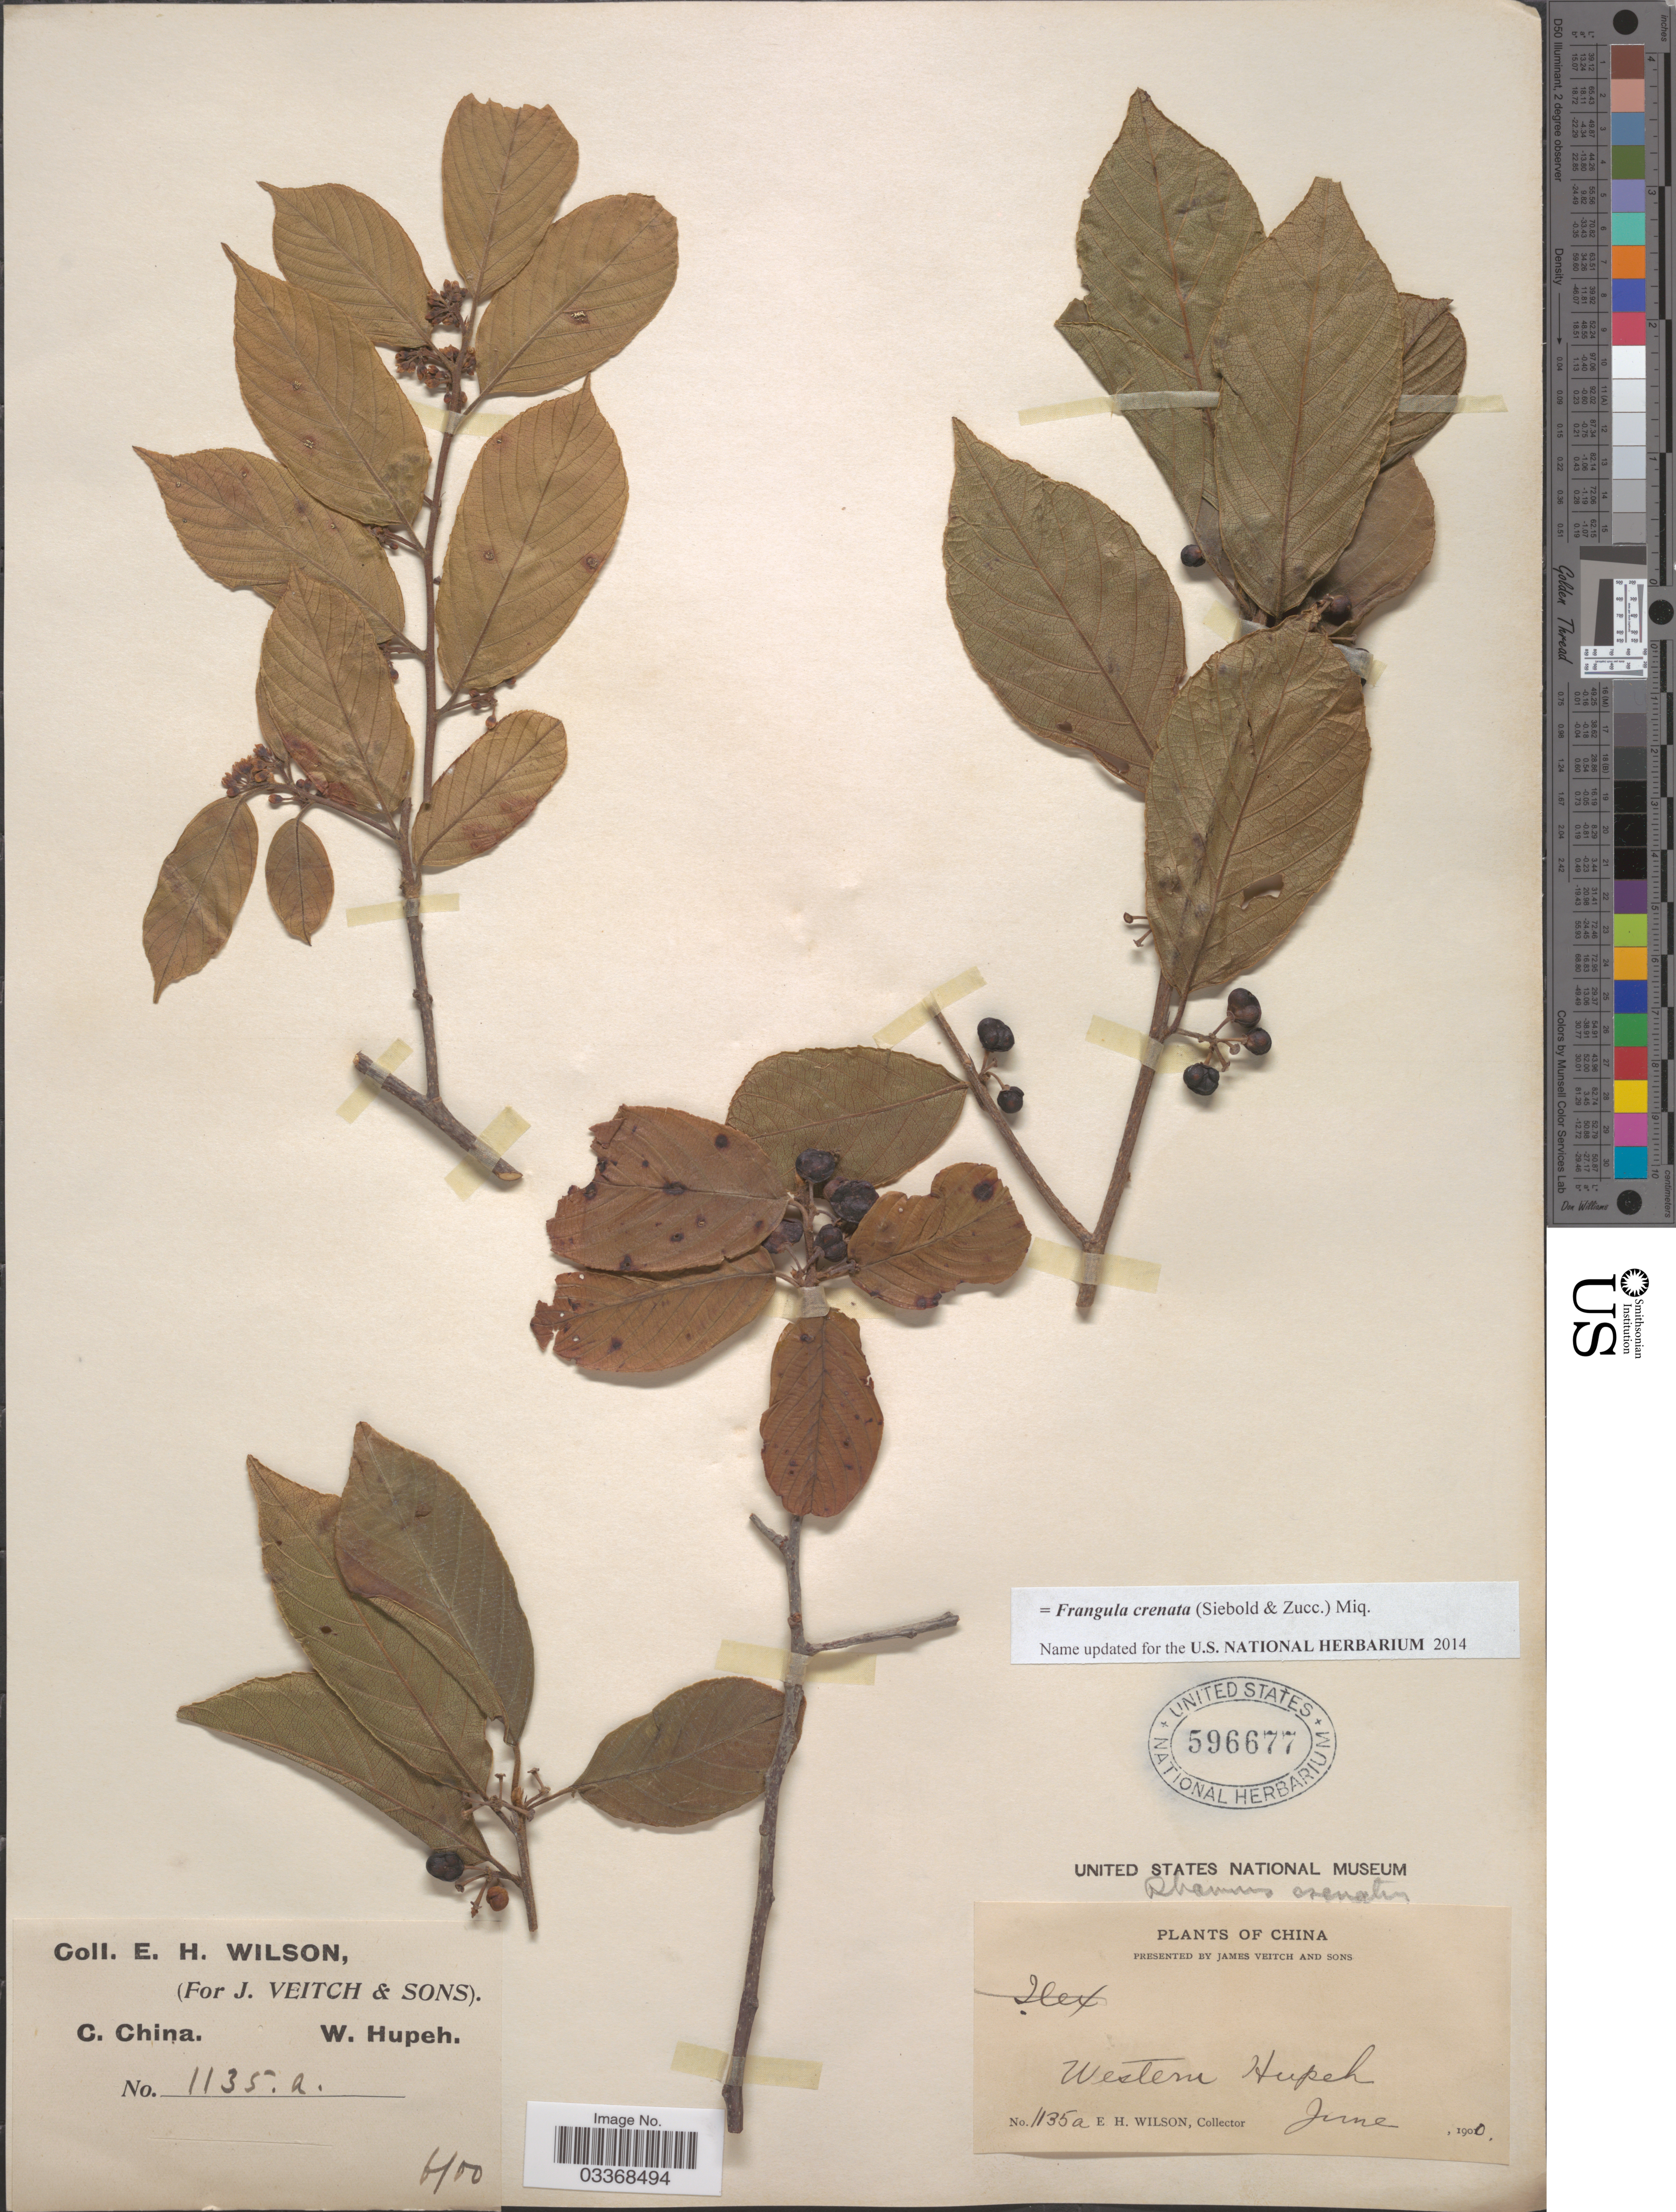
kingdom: Plantae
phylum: Tracheophyta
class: Magnoliopsida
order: Rosales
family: Rhamnaceae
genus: Frangula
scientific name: Frangula crenata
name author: (Siebold & Zucc.) Miq.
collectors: E. Wilson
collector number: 1135a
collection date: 1900-06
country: China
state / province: Hubei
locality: C. China. Western Hupeh.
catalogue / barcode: US 596677